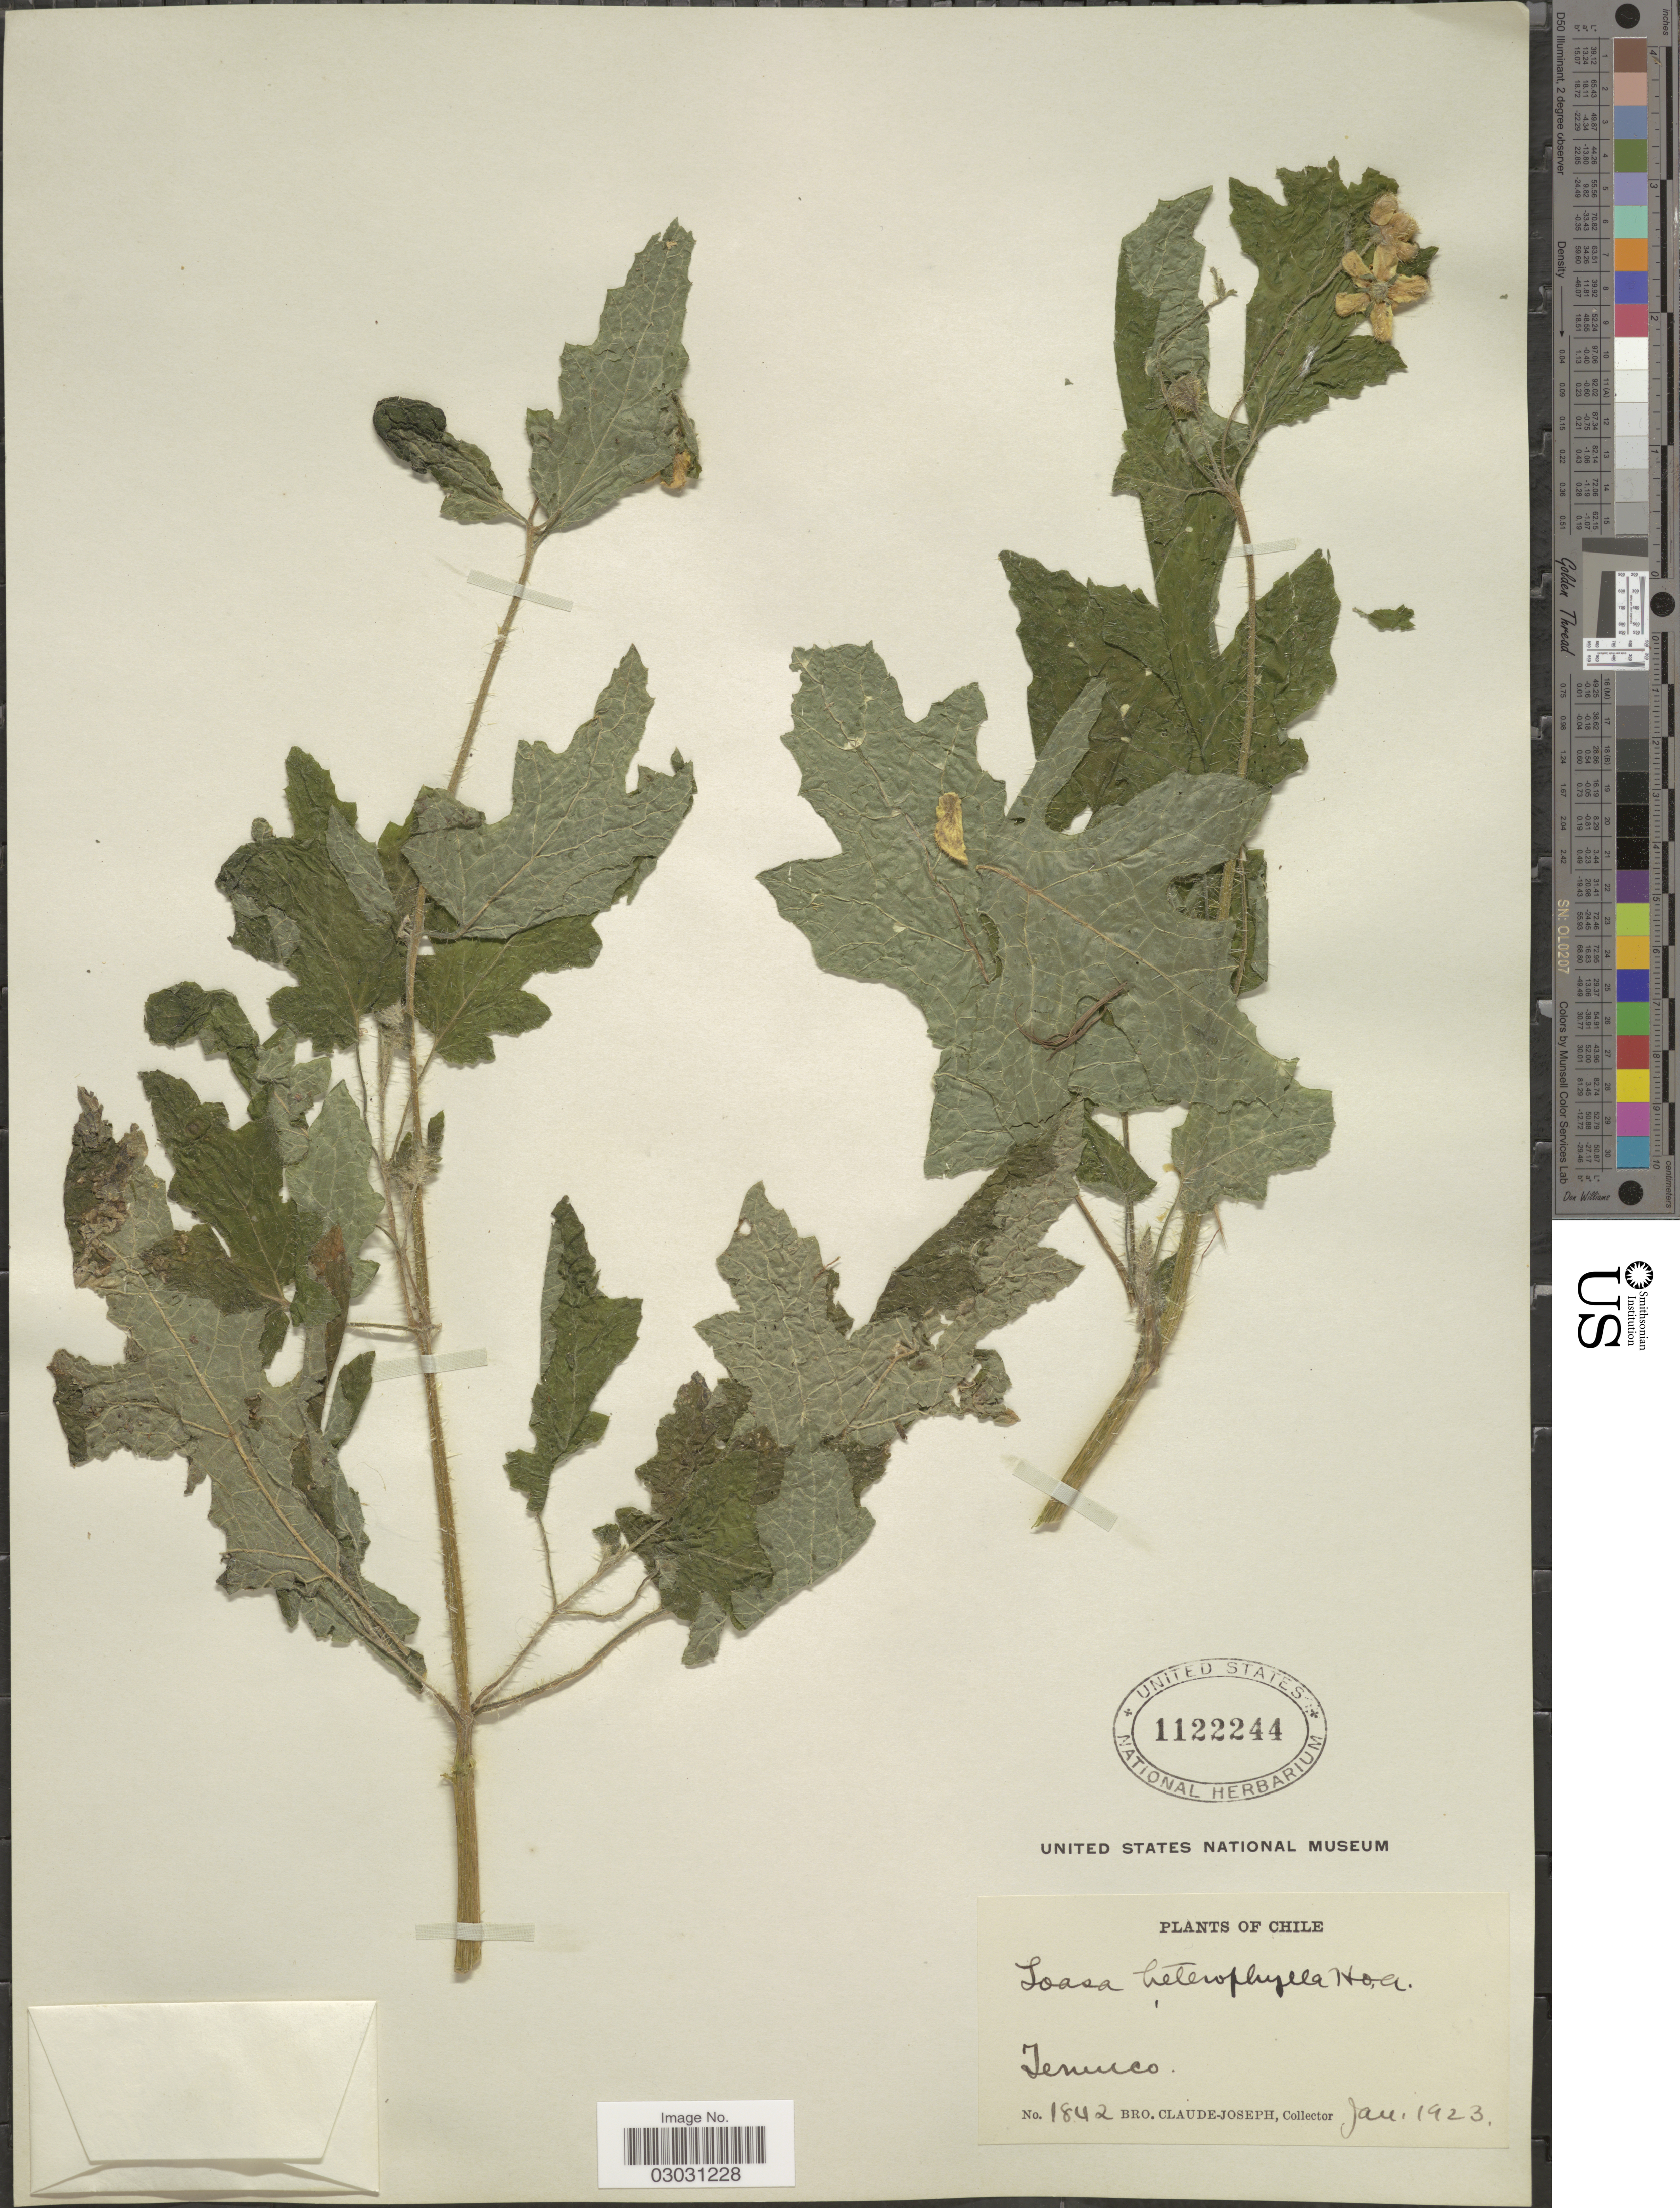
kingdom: Plantae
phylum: Tracheophyta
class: Magnoliopsida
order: Cornales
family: Loasaceae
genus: Loasa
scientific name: Loasa heterophylla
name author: Hook. & Arn.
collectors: Bro. Claude-Joseph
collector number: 1842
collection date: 1923-01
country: Chile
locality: Temuco.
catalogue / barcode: US 1122244